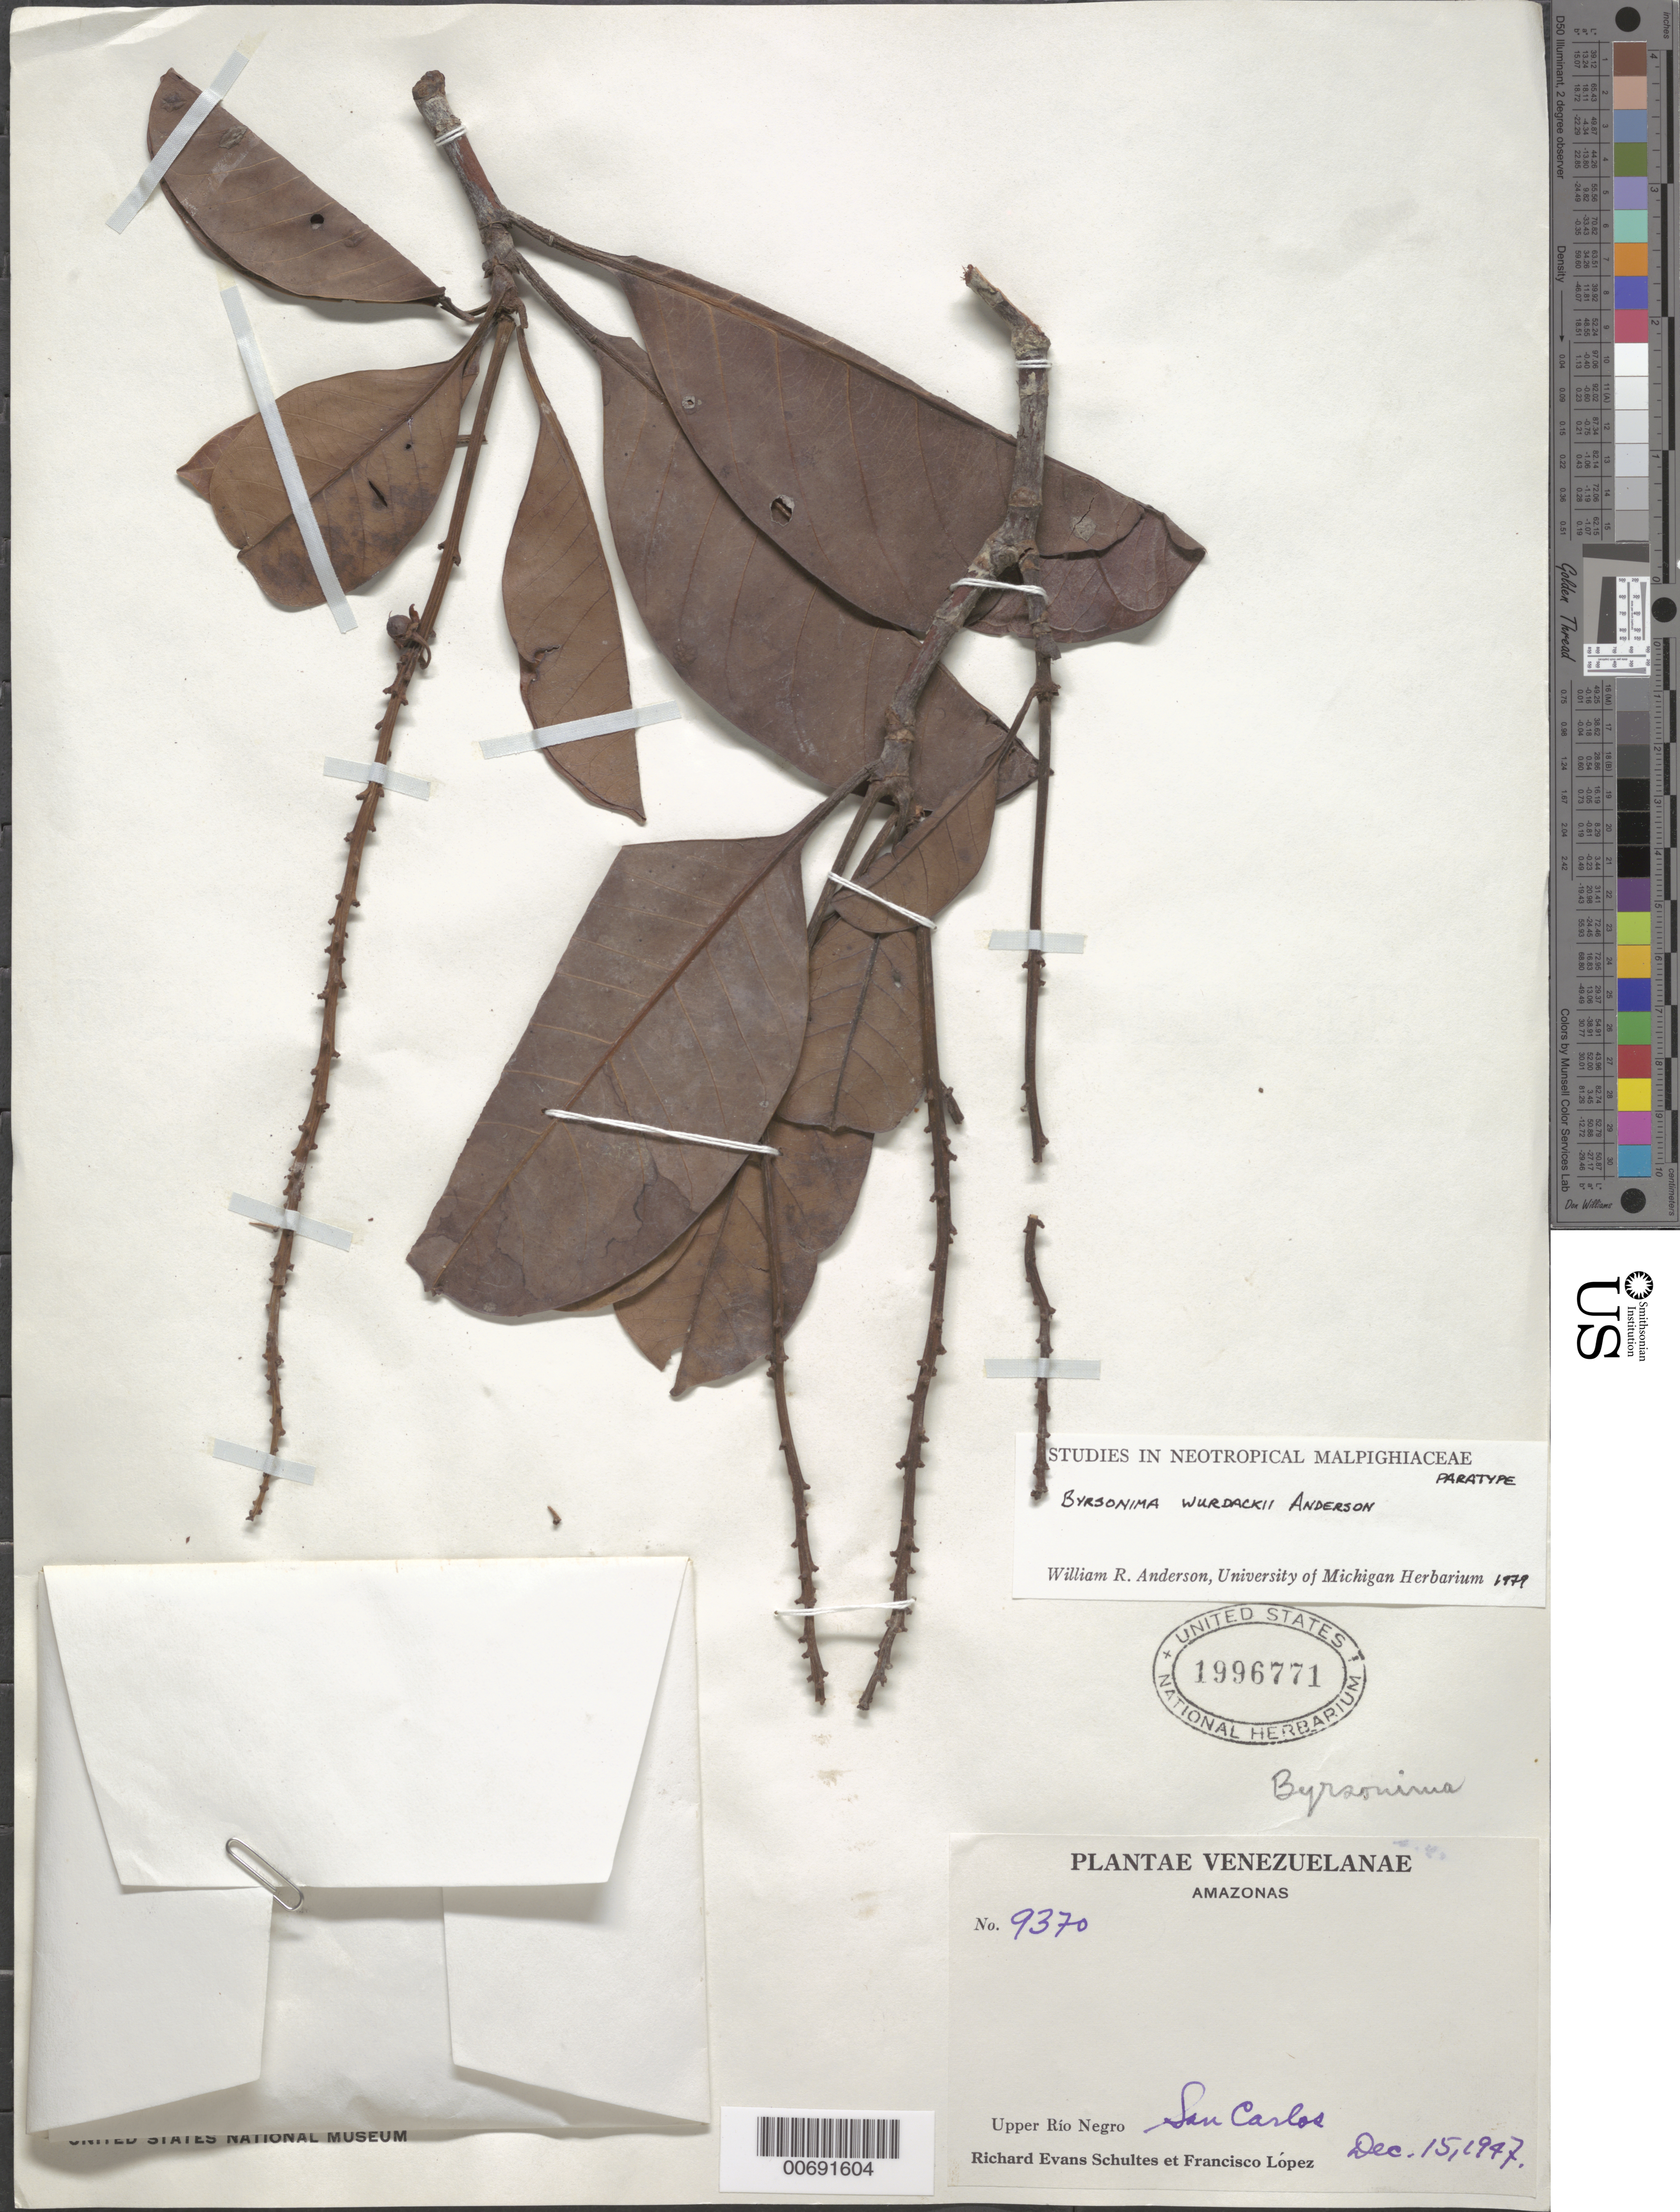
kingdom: Plantae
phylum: Tracheophyta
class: Magnoliopsida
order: Malpighiales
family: Malpighiaceae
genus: Byrsonima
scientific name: Byrsonima wurdackii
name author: W.R. Anderson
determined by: Anderson, W. R., (MICH), University of Michigan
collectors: R. E. Schultes & F. Lopéz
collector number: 9370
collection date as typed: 15-Dec-47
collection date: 1947-12-15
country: Venezuela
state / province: Amazonas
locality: San Carlos and vicinity, Río Negro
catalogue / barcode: US 1996771